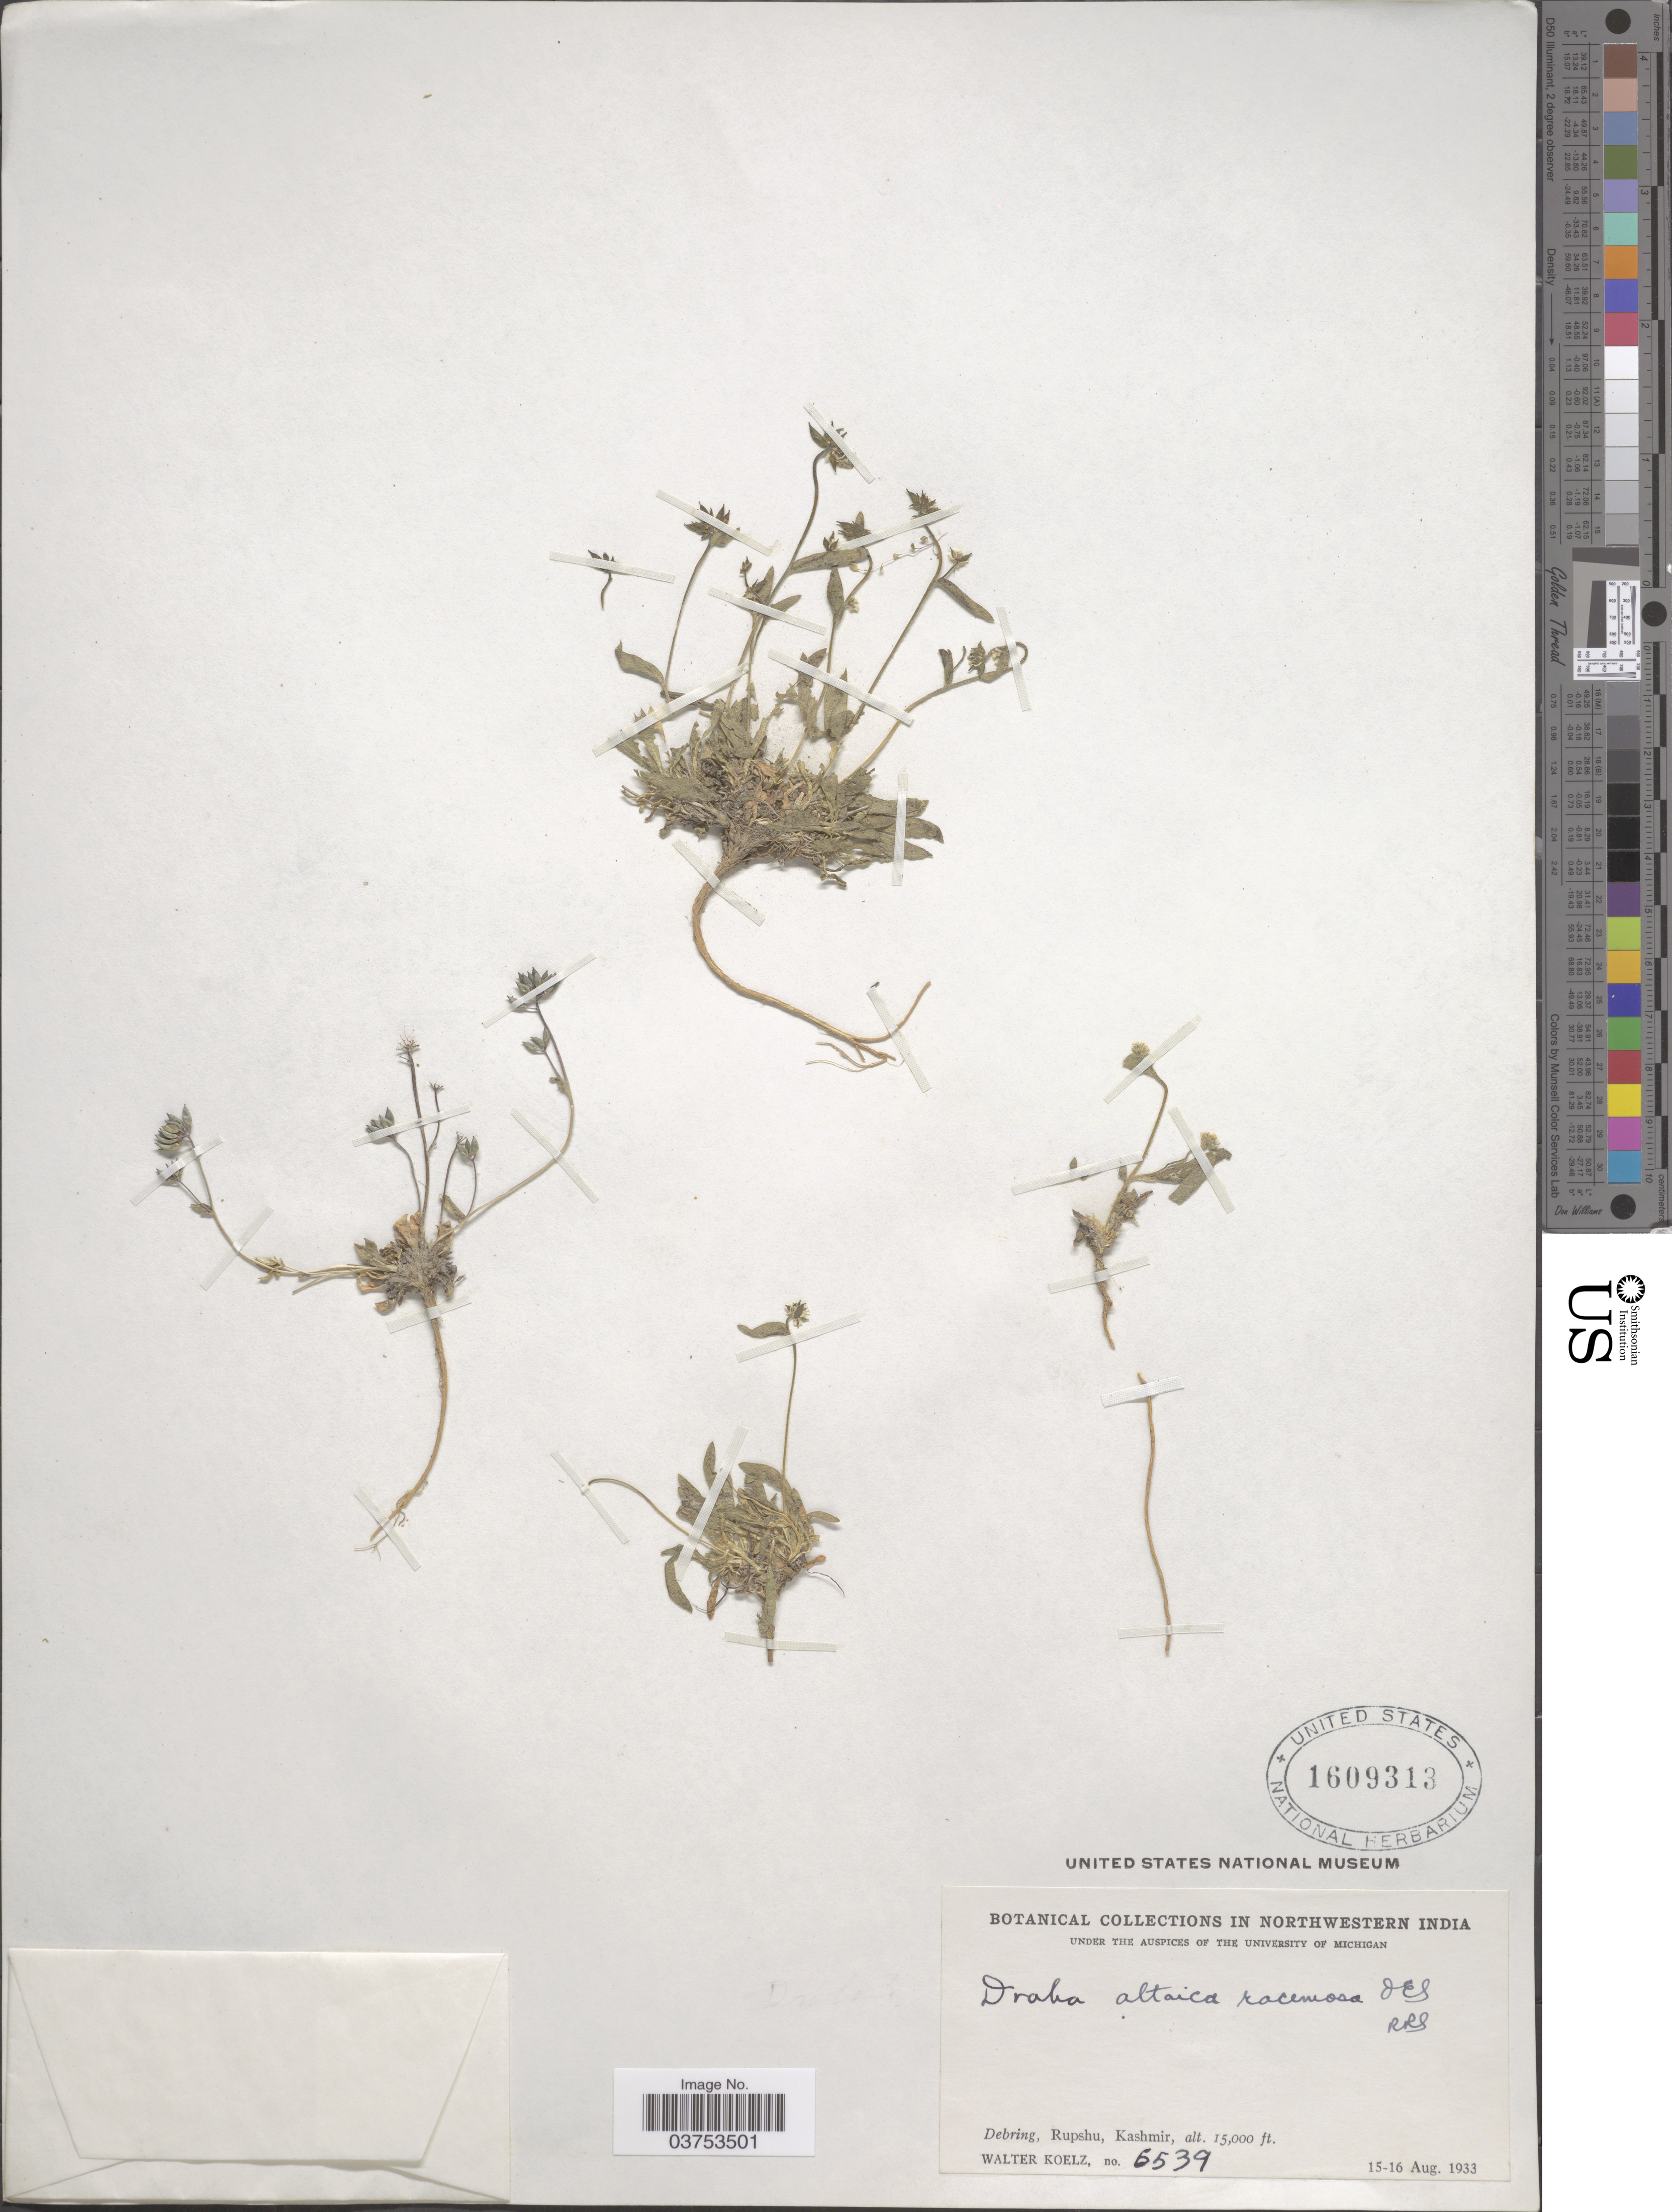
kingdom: Plantae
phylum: Tracheophyta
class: Magnoliopsida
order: Brassicales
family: Brassicaceae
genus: Draba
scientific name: Draba altaica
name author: (C.A. Mey.) Bunge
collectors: W. N. Koelz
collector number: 6539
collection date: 1933-08-15/1933-08-16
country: India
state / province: Jammu and Kashmir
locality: Northwestern India. Debring, Rupshu, Kashmir.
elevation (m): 4572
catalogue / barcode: US 1609313